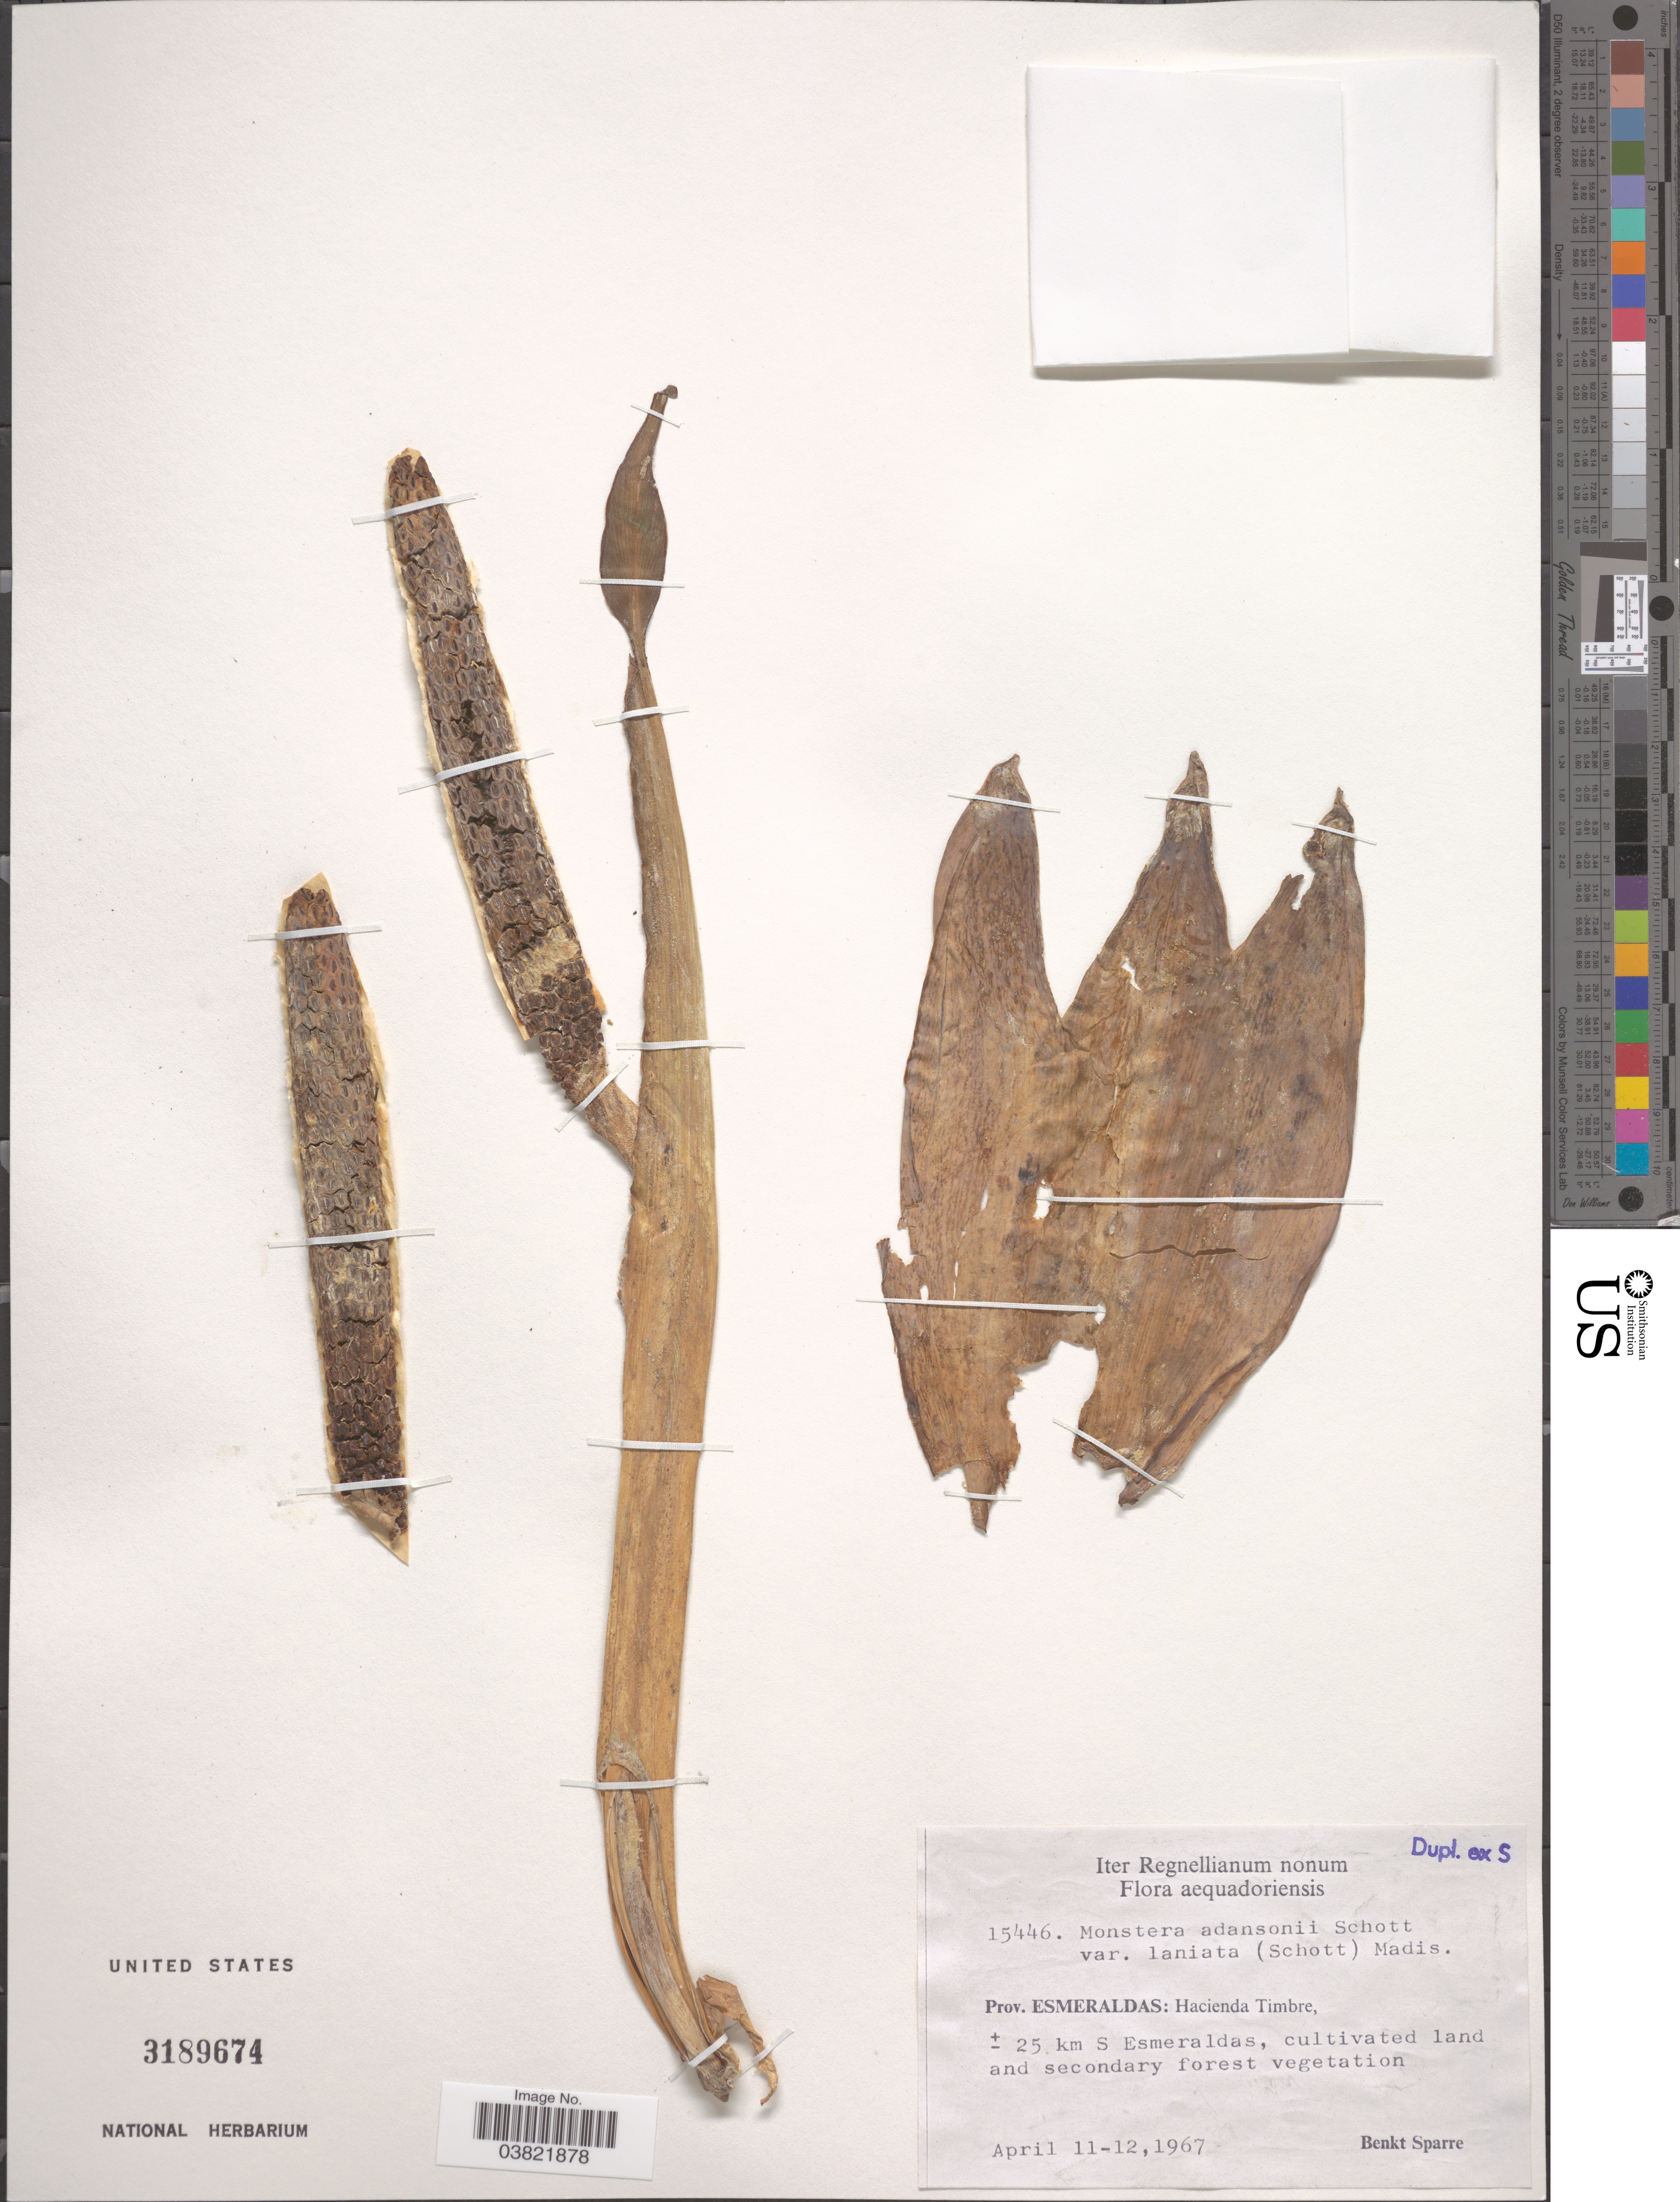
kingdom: Plantae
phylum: Tracheophyta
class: Liliopsida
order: Alismatales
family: Araceae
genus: Monstera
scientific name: Monstera adansonii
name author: Schott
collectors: B. Sparre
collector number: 15446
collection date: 1967-04-11/1967-04-12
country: Ecuador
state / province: Esmeraldas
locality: Hacienda Timbre, ± 25 km S Esmeraldas.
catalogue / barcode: US 3189674